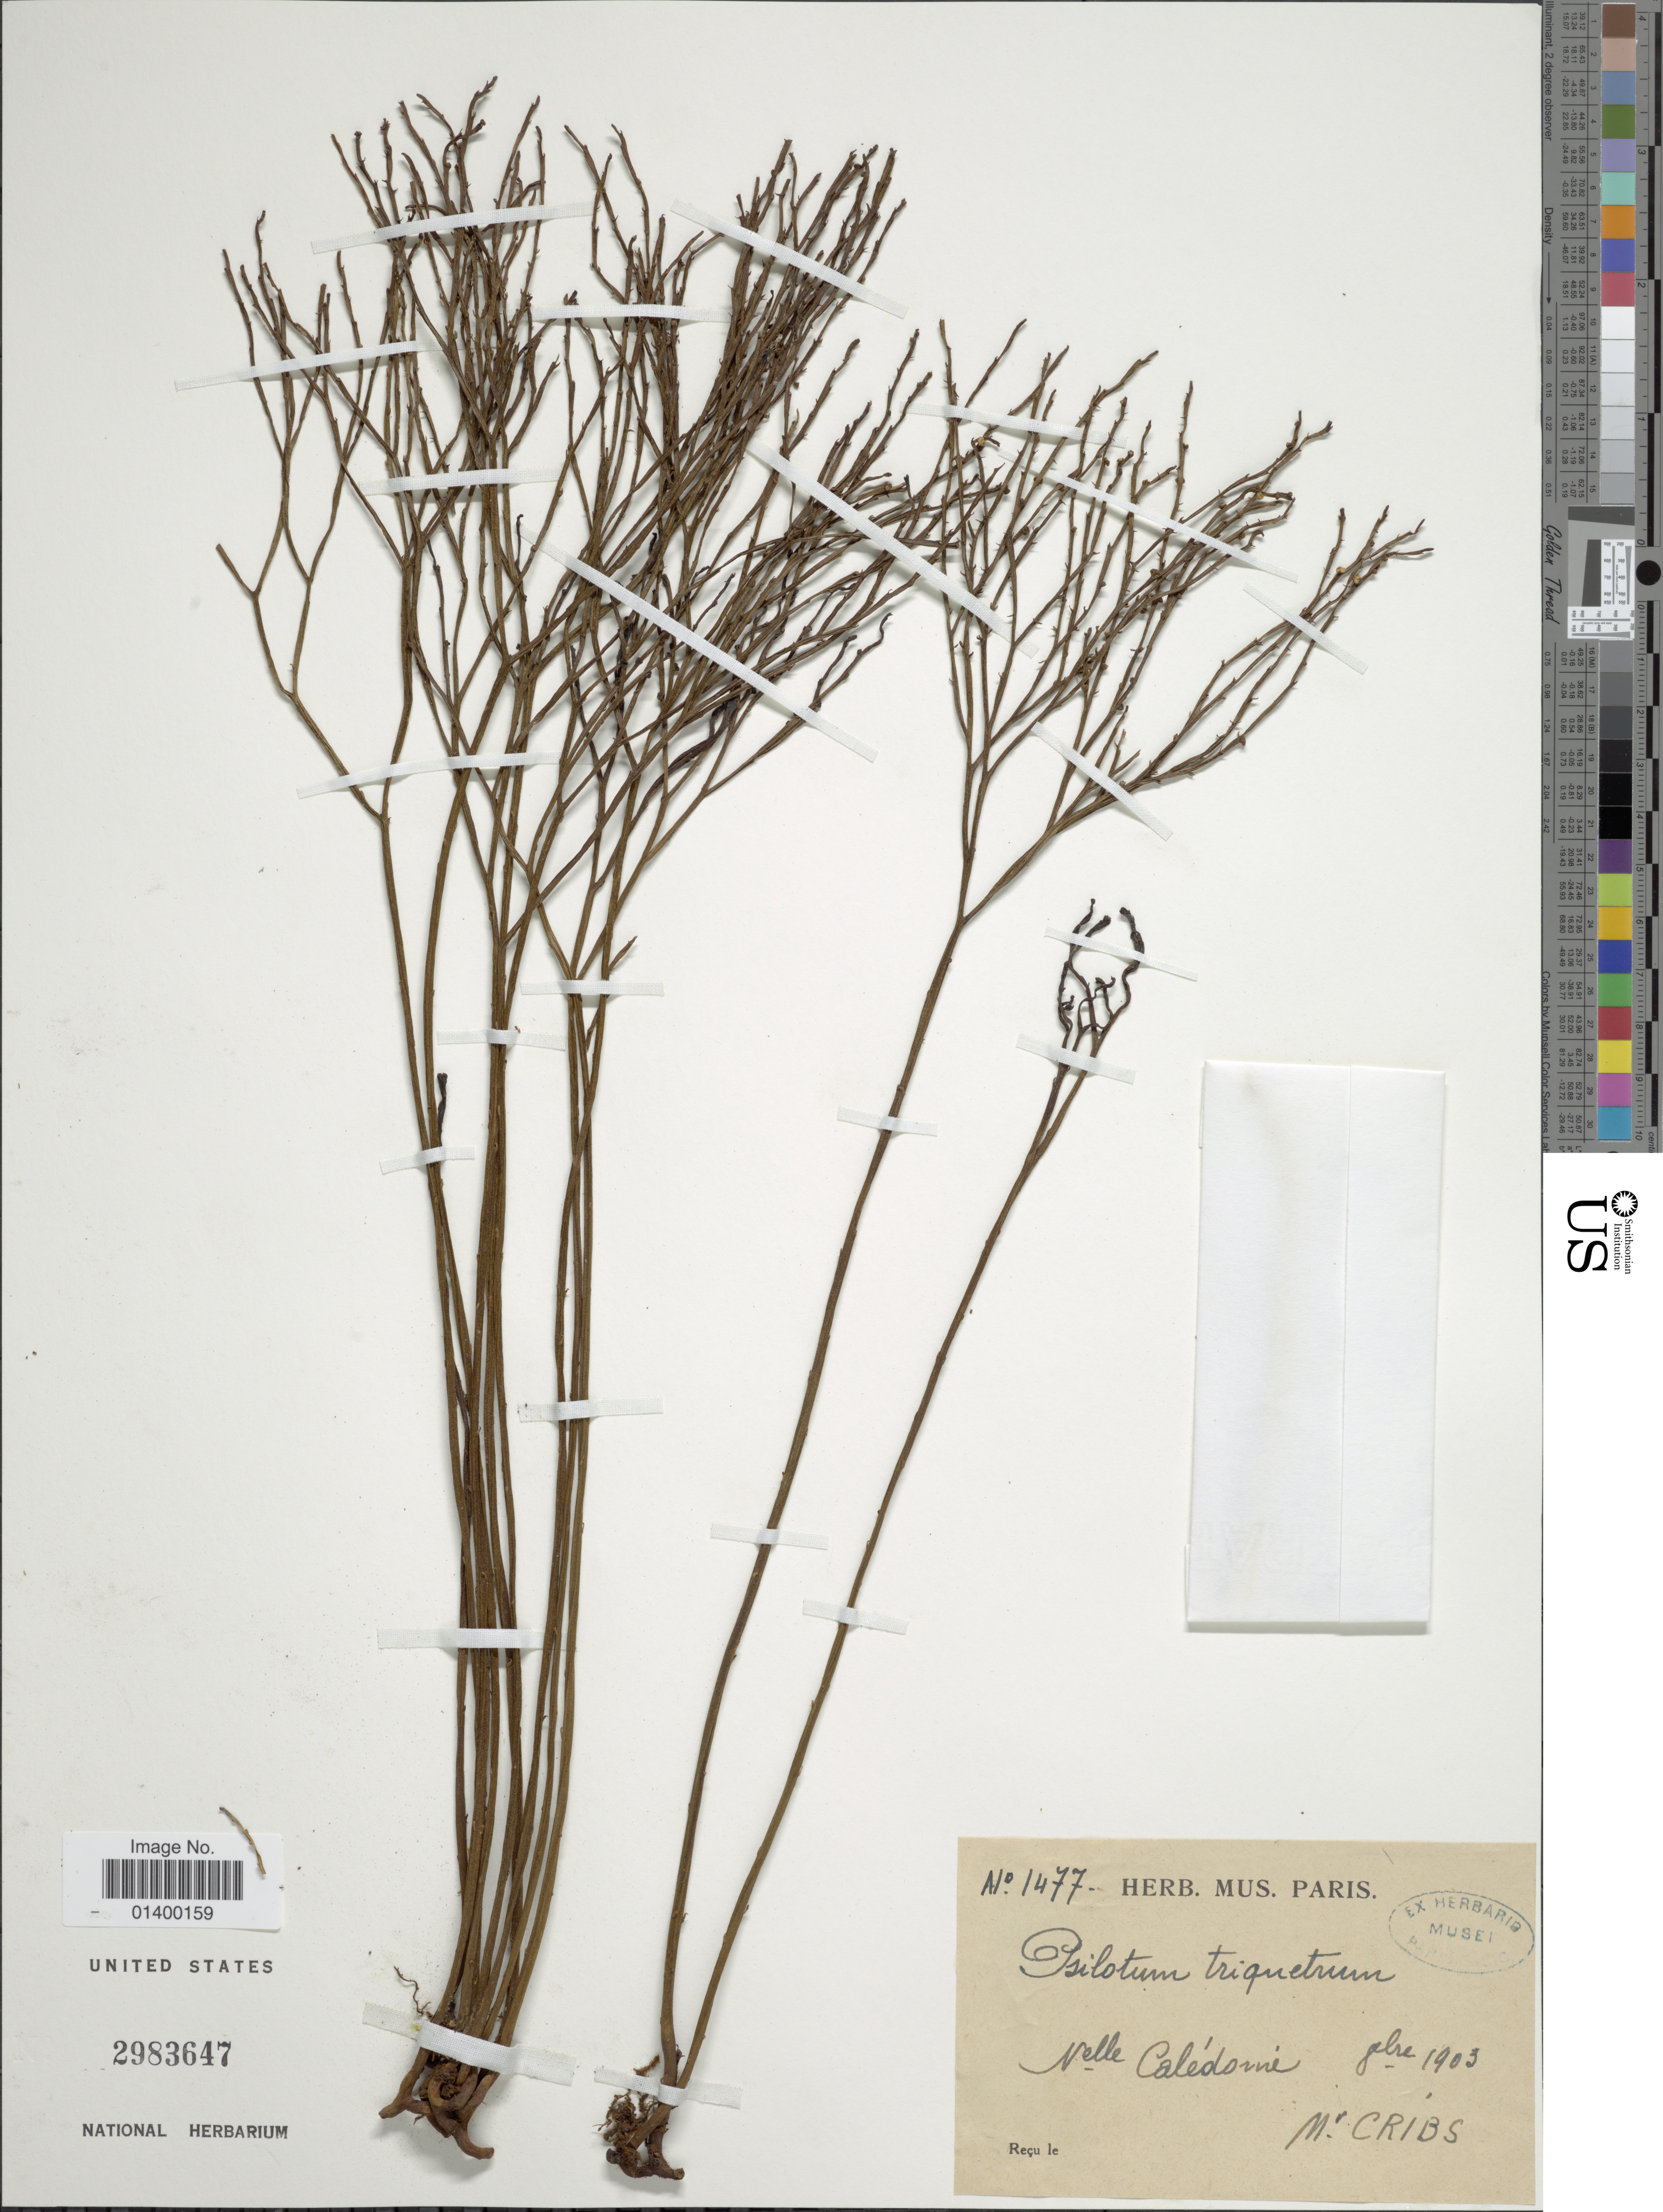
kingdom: Plantae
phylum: Tracheophyta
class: Polypodiopsida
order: Psilotales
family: Psilotaceae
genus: Psilotum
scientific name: Psilotum nudum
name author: (L.) P. Beauv.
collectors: Cribs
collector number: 1477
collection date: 1903-10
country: New Caledonia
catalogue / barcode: US 2983647